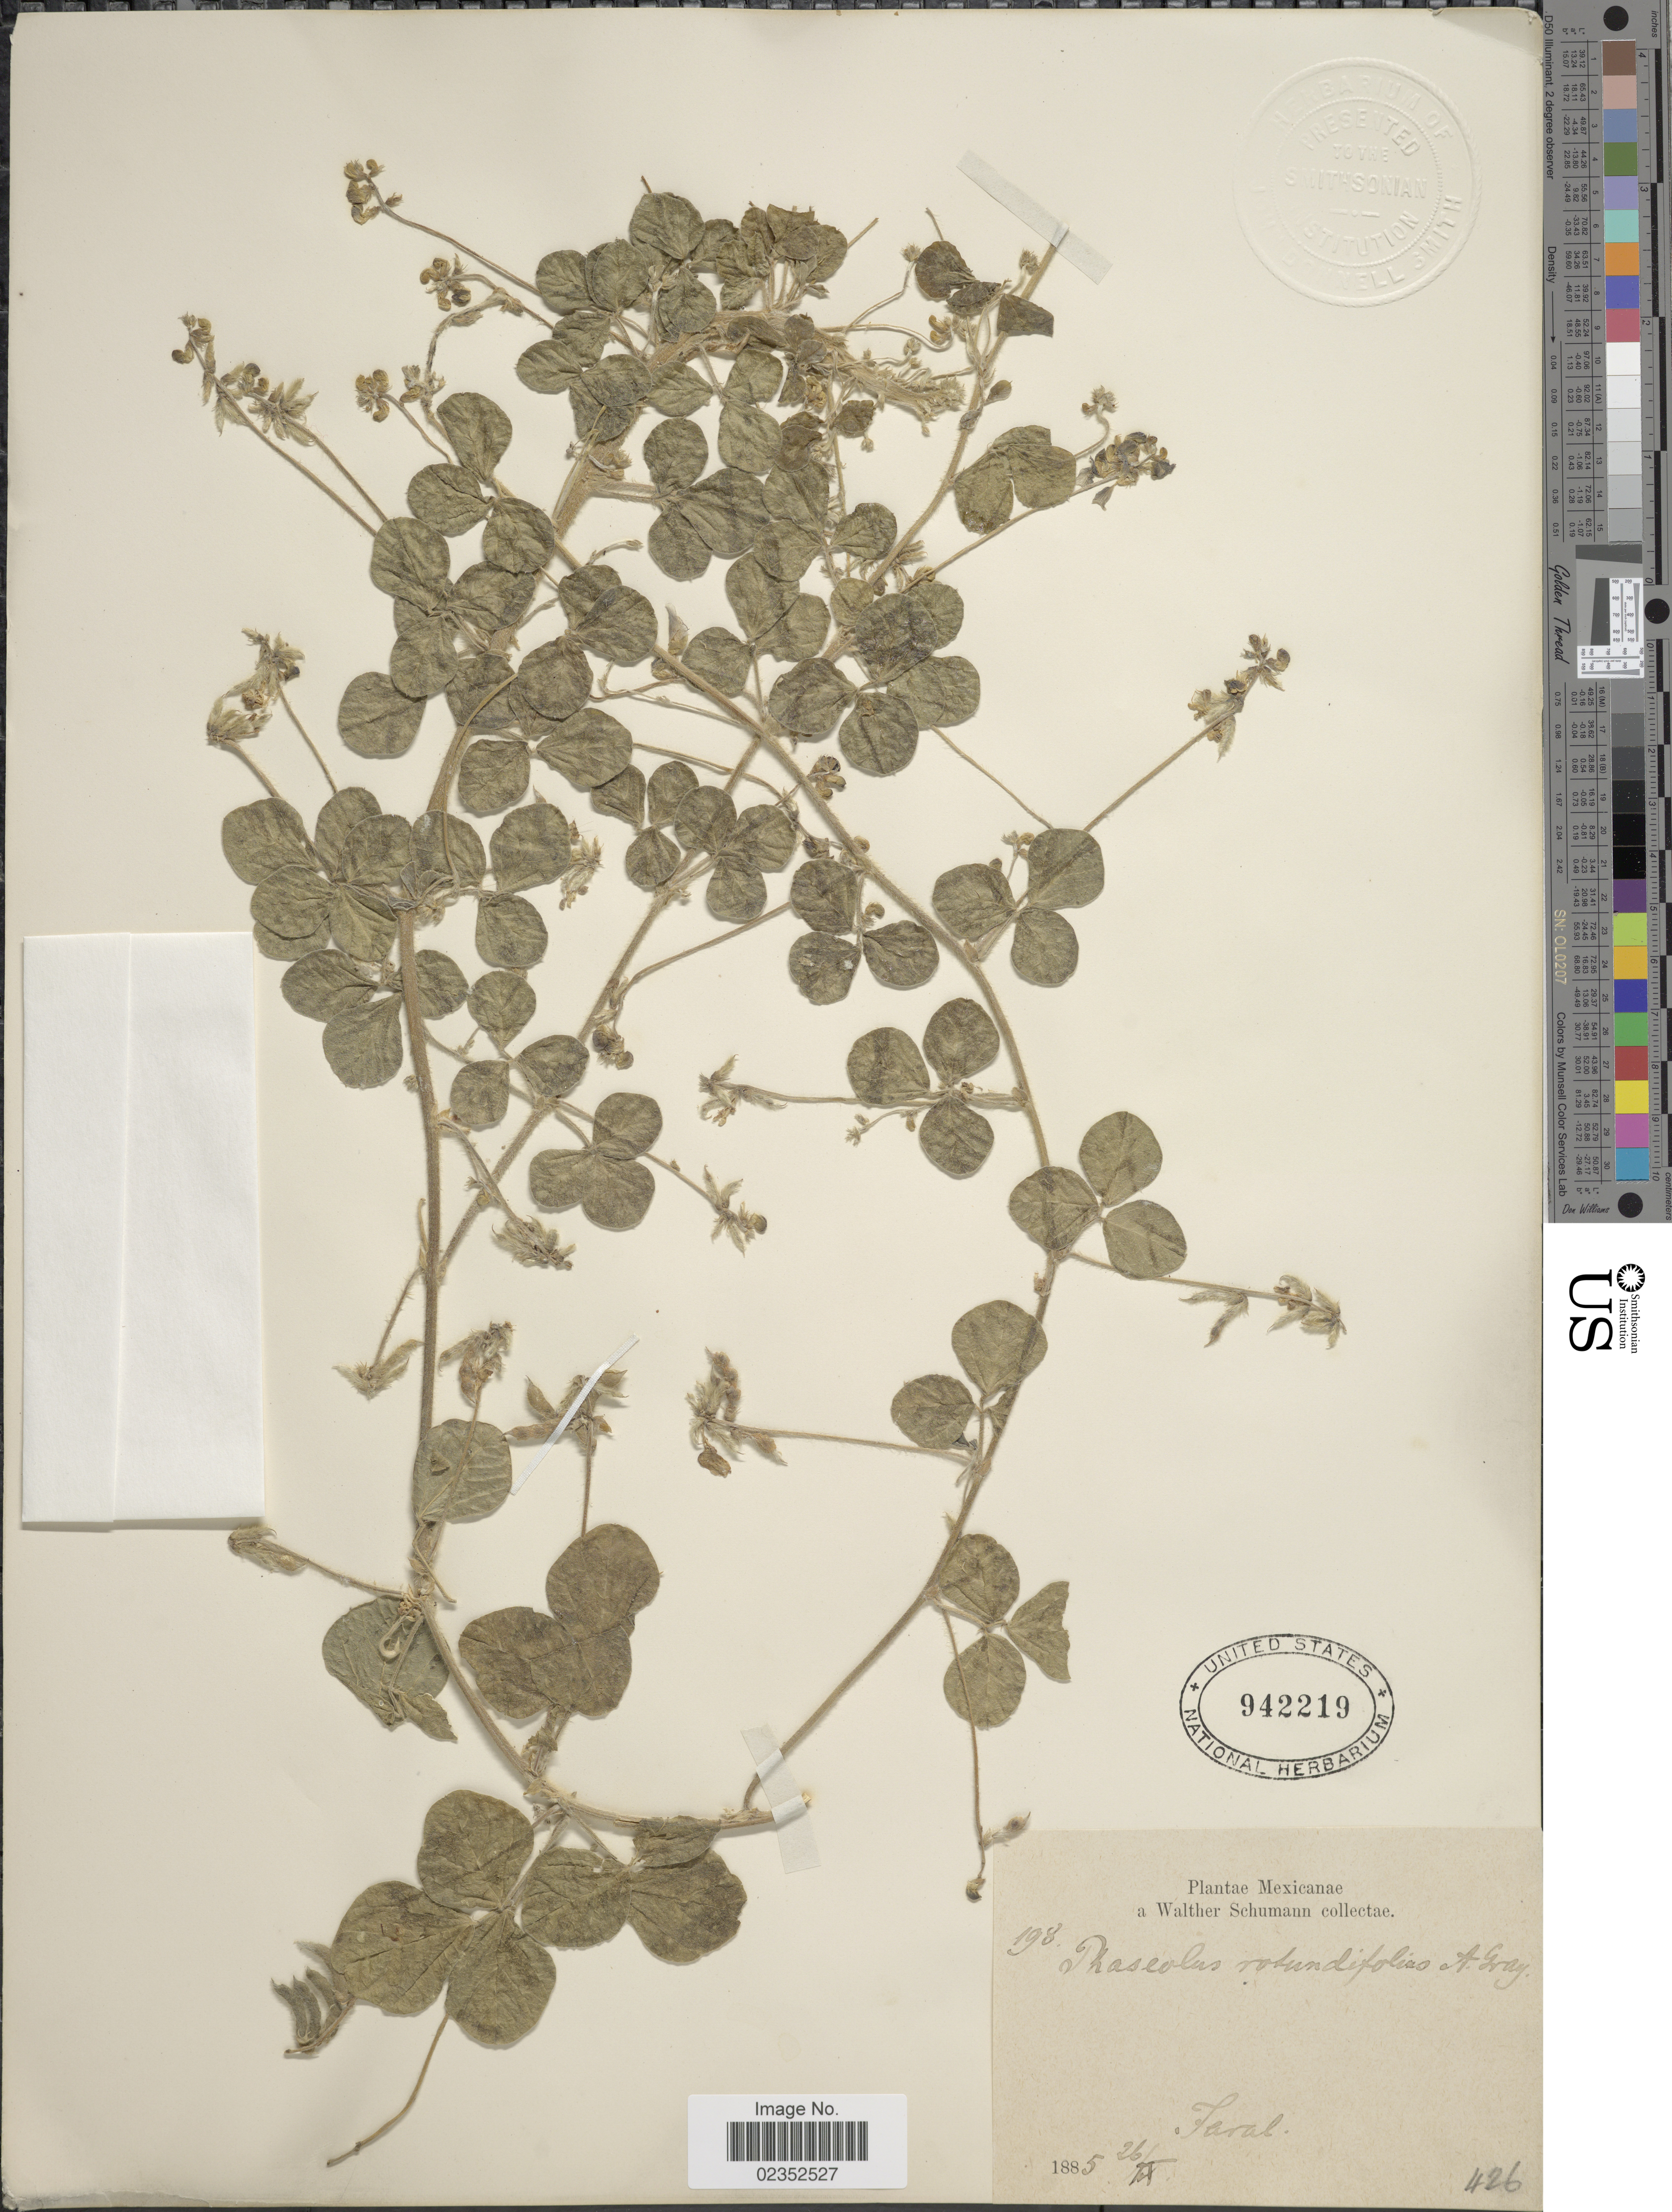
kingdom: Plantae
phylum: Tracheophyta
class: Magnoliopsida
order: Fabales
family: Fabaceae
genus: Macroptilium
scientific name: Macroptilium gibbosifolium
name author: (Ortega) A. Delgado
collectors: W. Schumann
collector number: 198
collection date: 1885-09-26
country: Mexico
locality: Faral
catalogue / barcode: US 942219